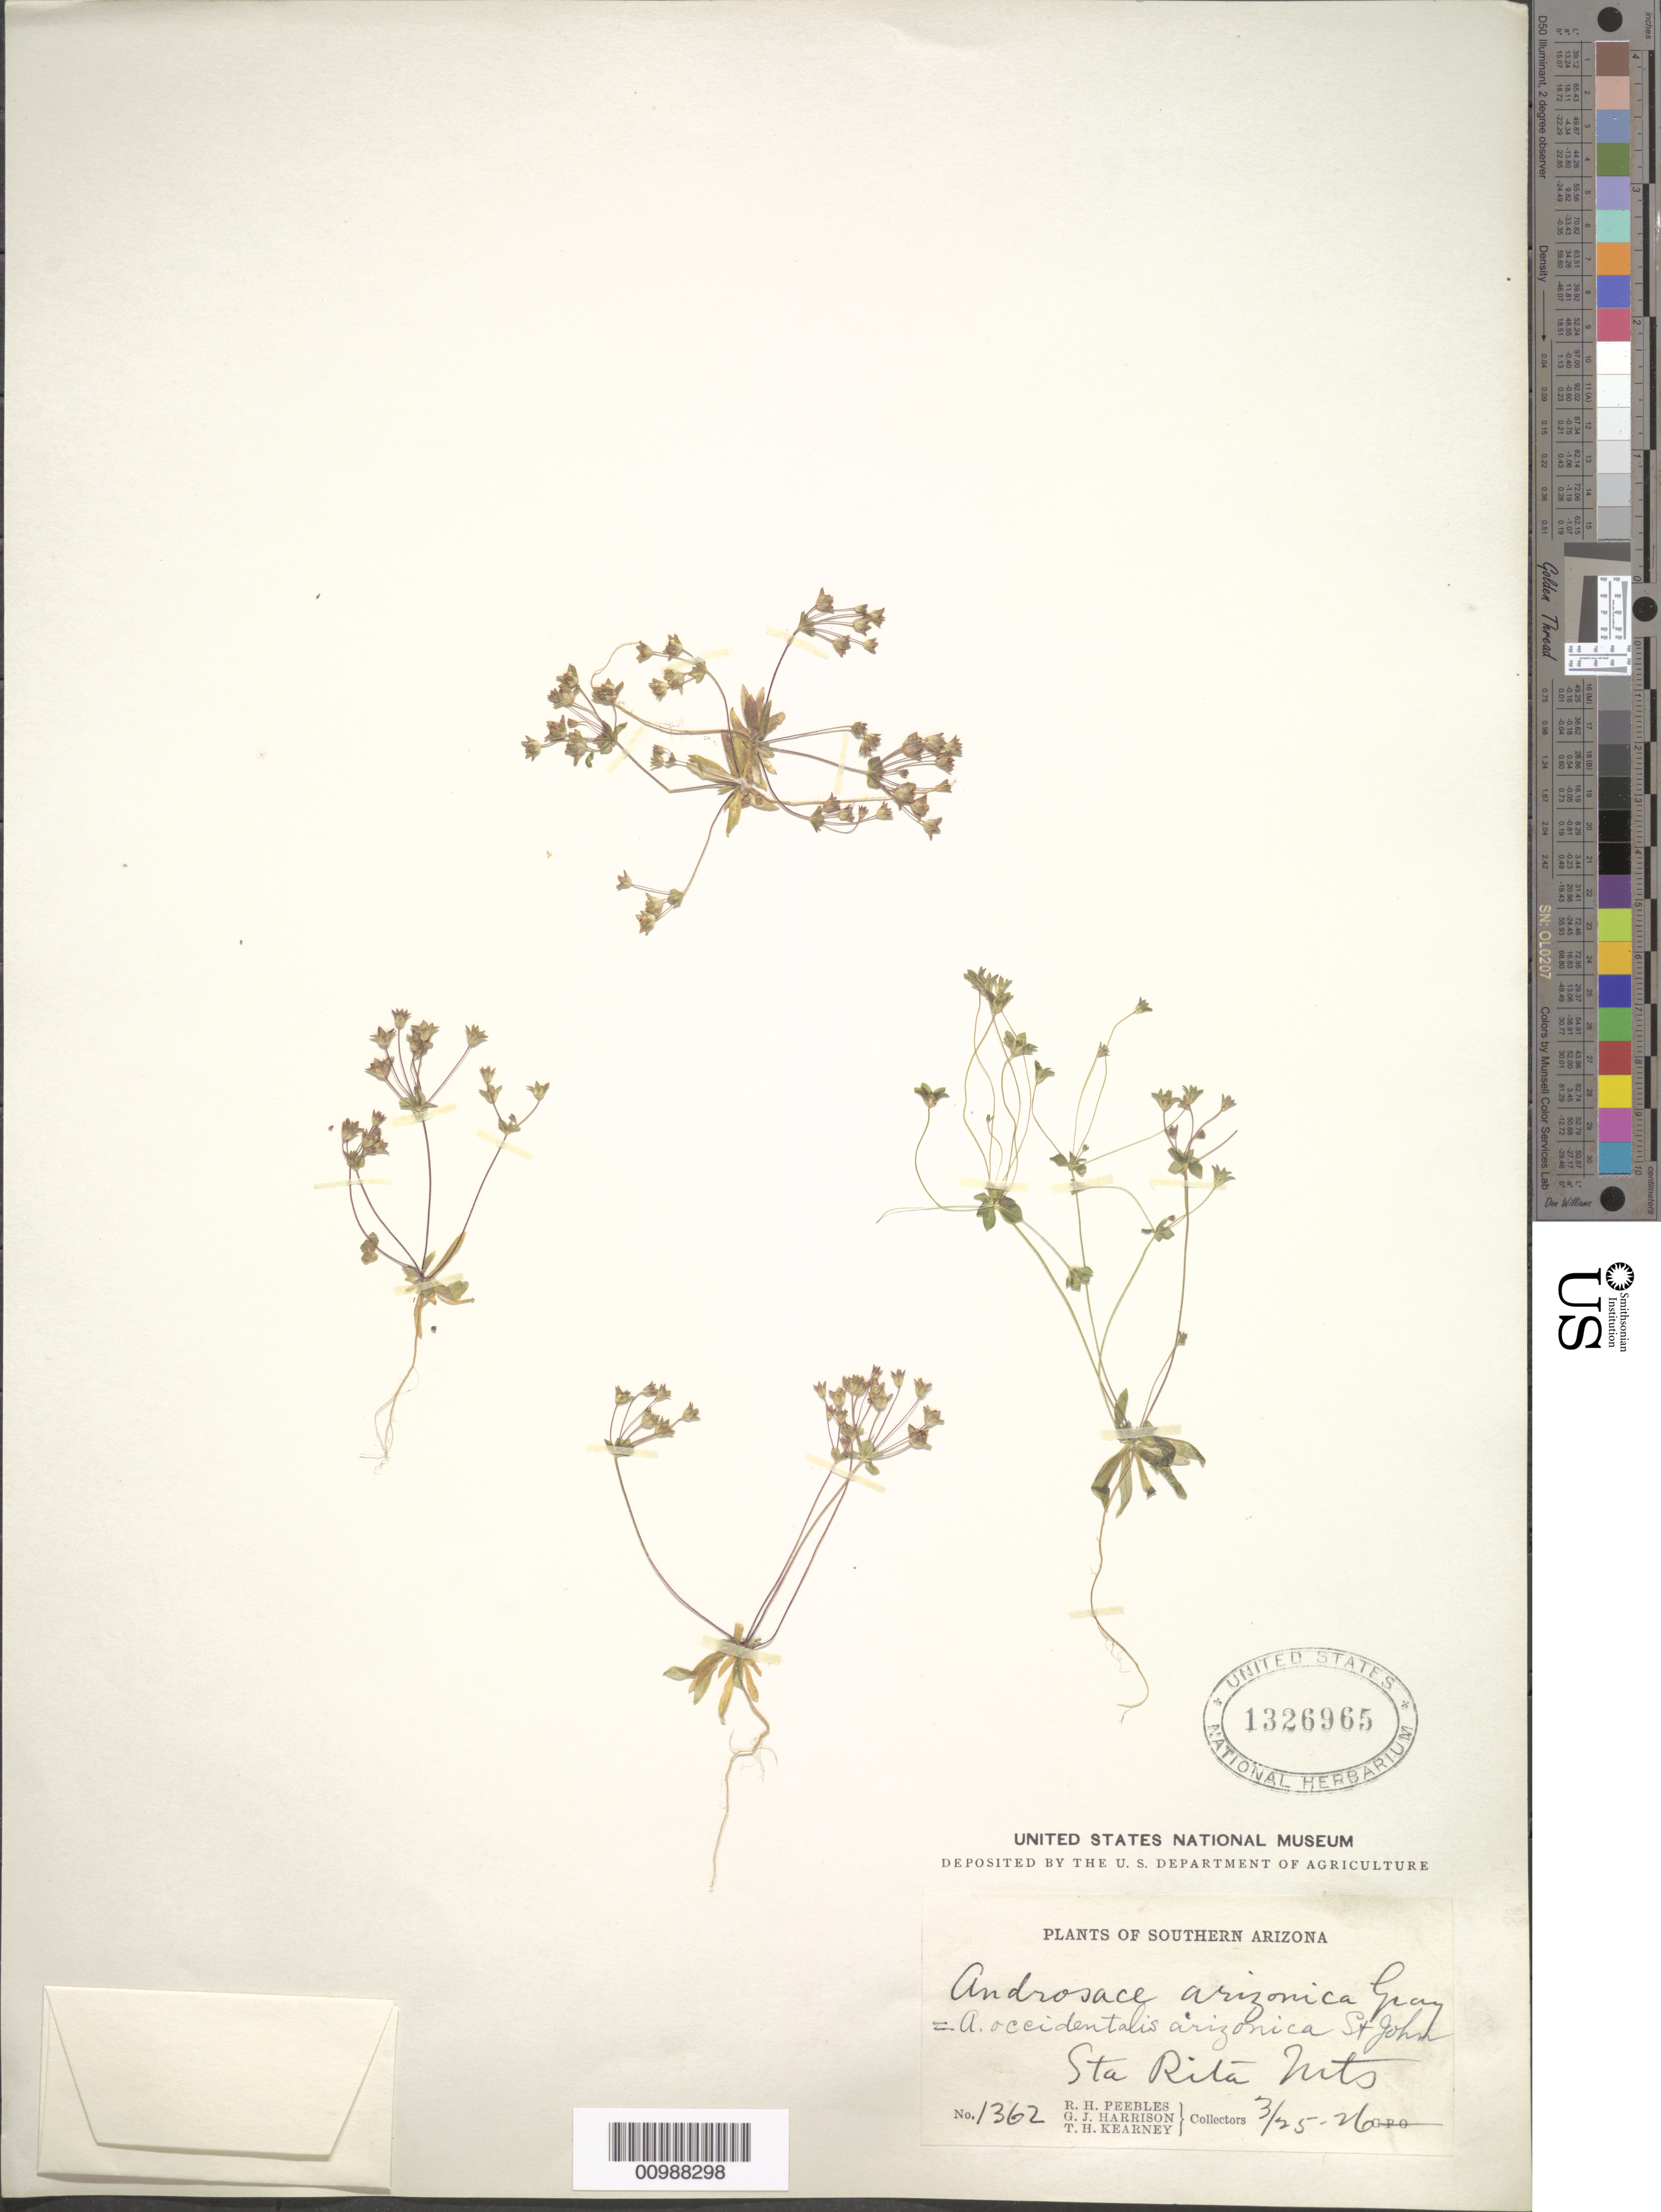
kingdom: Plantae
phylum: Tracheophyta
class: Magnoliopsida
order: Ericales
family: Primulaceae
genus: Androsace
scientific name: Androsace arizonica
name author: (A. Gray) A. Gray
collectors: R. H. Peebles & G. J. Harrison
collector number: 1362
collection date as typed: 25 Mar 1926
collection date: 1926-03-25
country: United States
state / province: Arizona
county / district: Santa Cruz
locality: Santa Rita Mountains.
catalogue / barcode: US 1326965